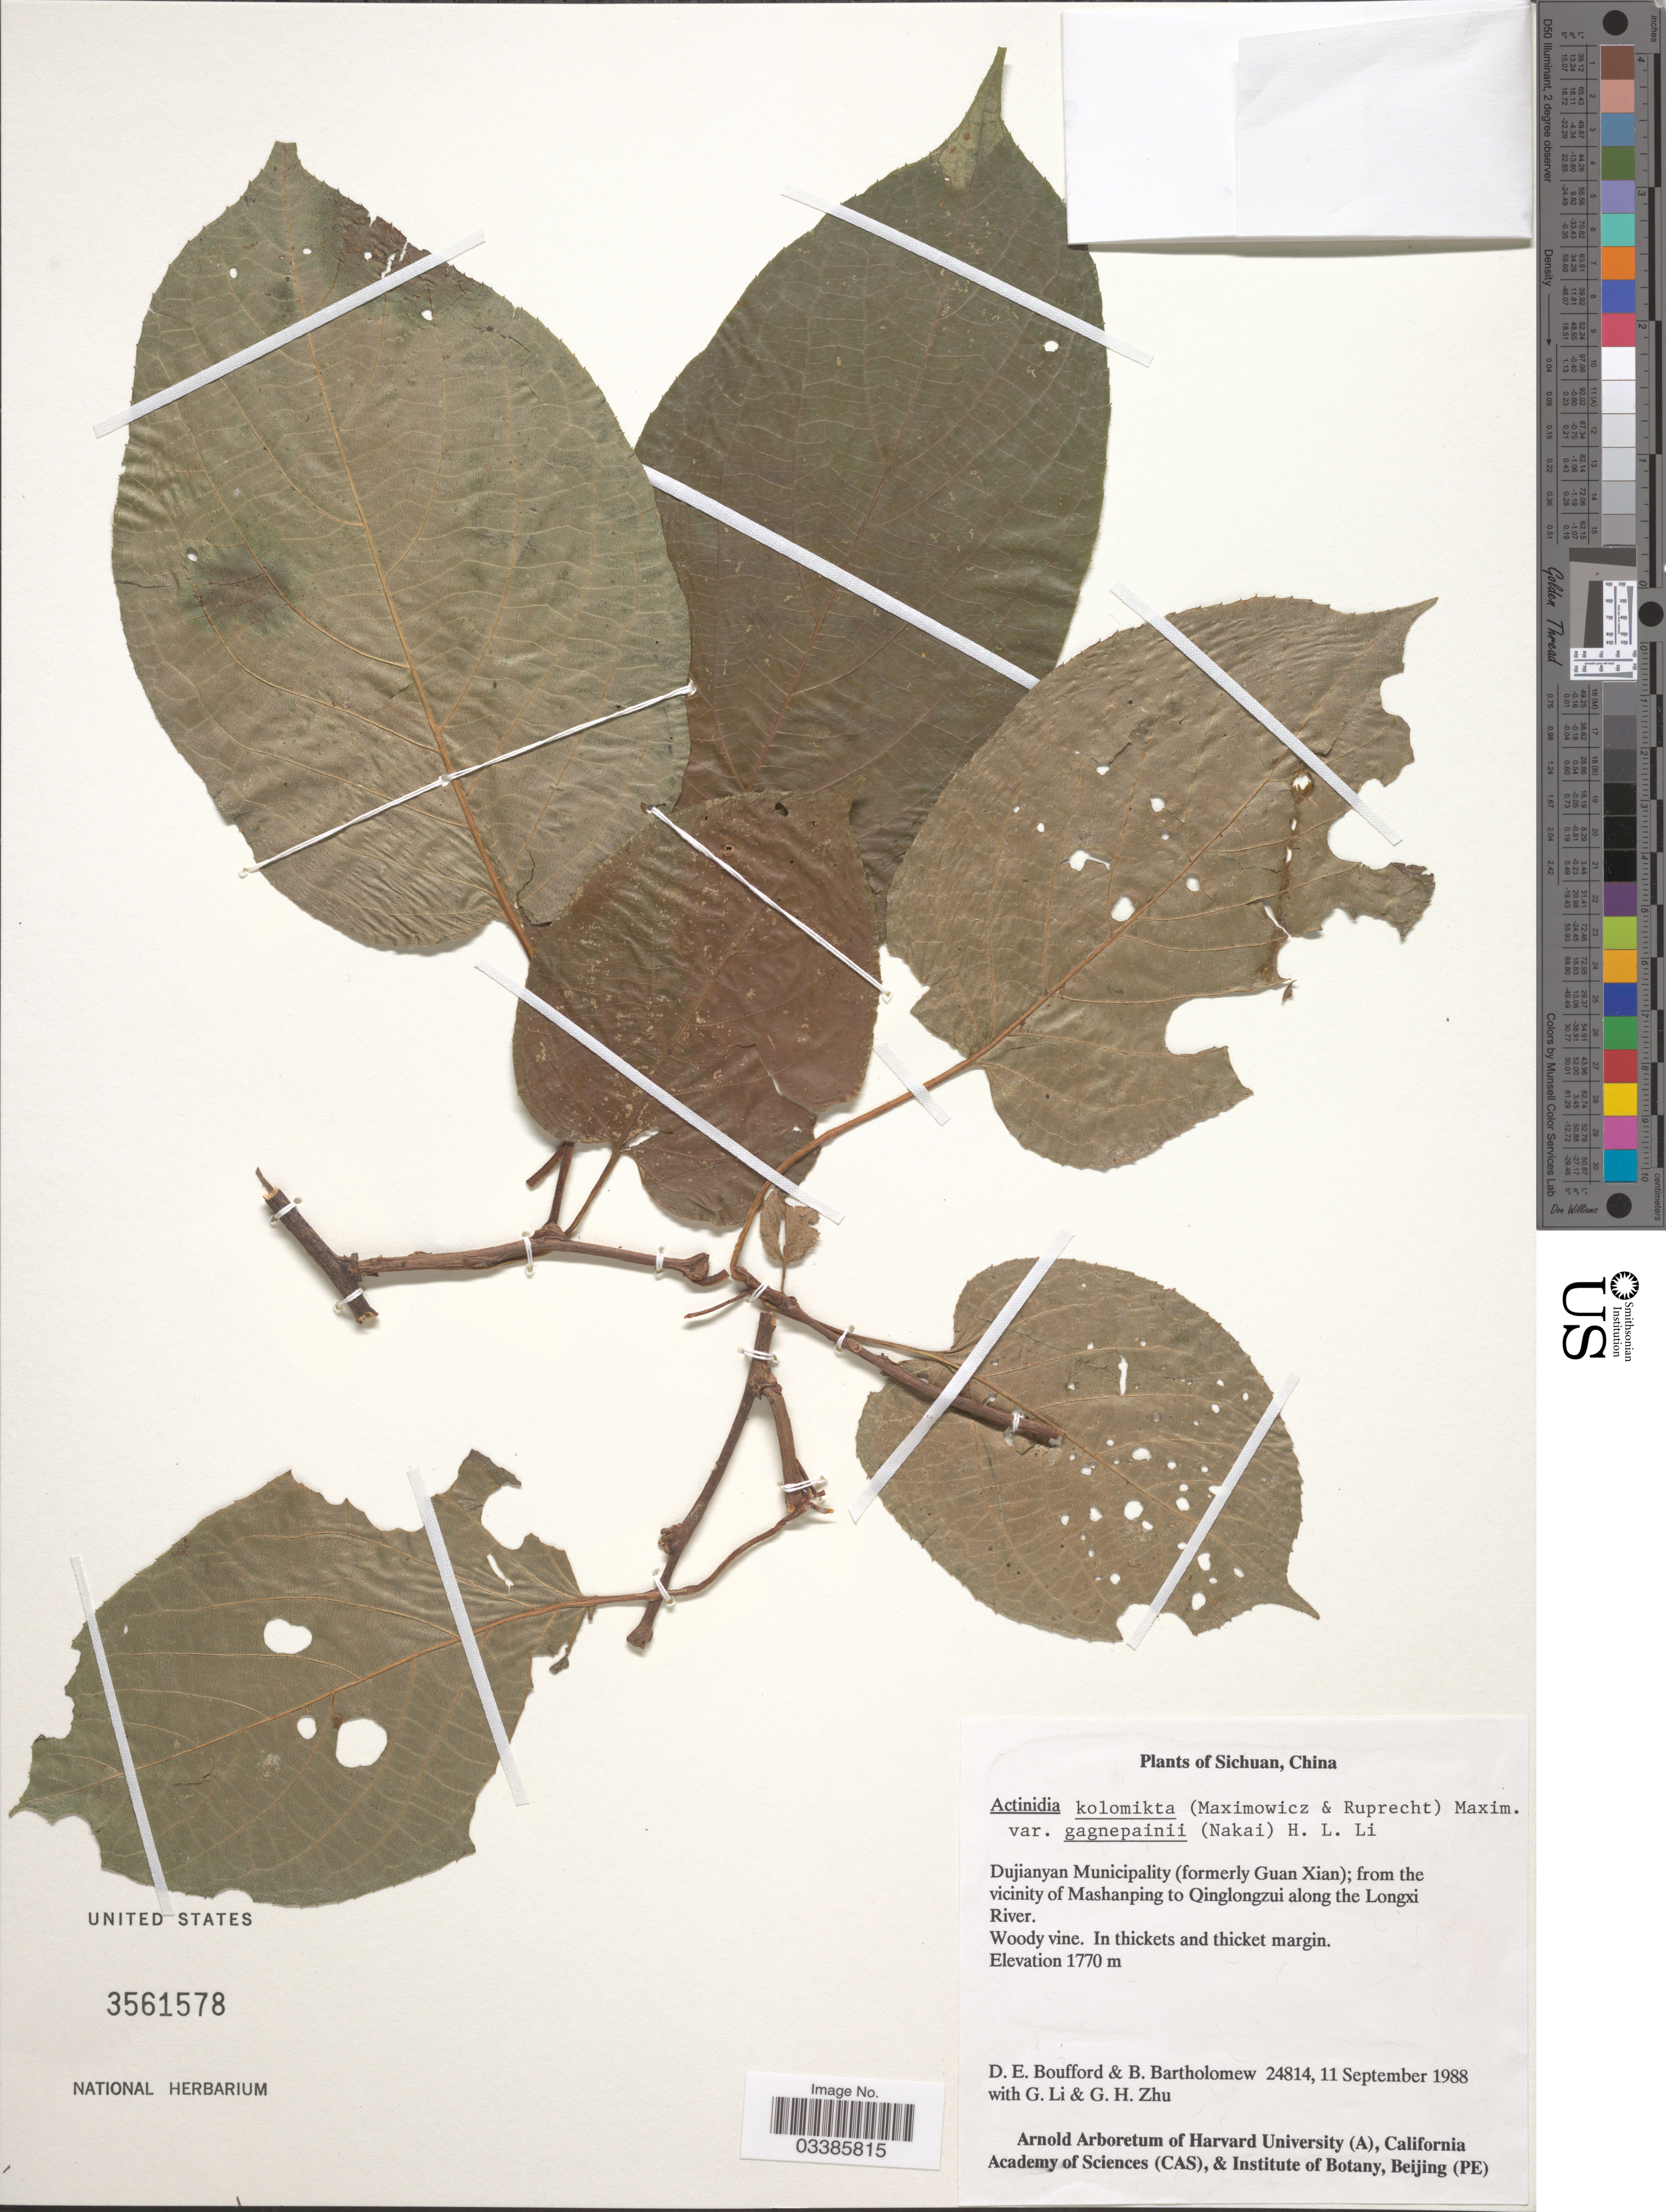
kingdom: Plantae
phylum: Tracheophyta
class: Magnoliopsida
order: Ericales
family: Actinidiaceae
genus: Actinidia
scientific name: Actinidia kolomikta var. gagnepainii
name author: (Nakai) H.L. Li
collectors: D. E. Boufford, B. Bartholomew, G. Li & G. H. Zhu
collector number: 24814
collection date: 1988-09-11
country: China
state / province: Sichuan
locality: Sichuan. Dujianyan Municipality (formerly Guan Xian); from the vicinity of Mashanping to Qinglongzui along the Longxi River.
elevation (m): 1770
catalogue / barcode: US 3561578